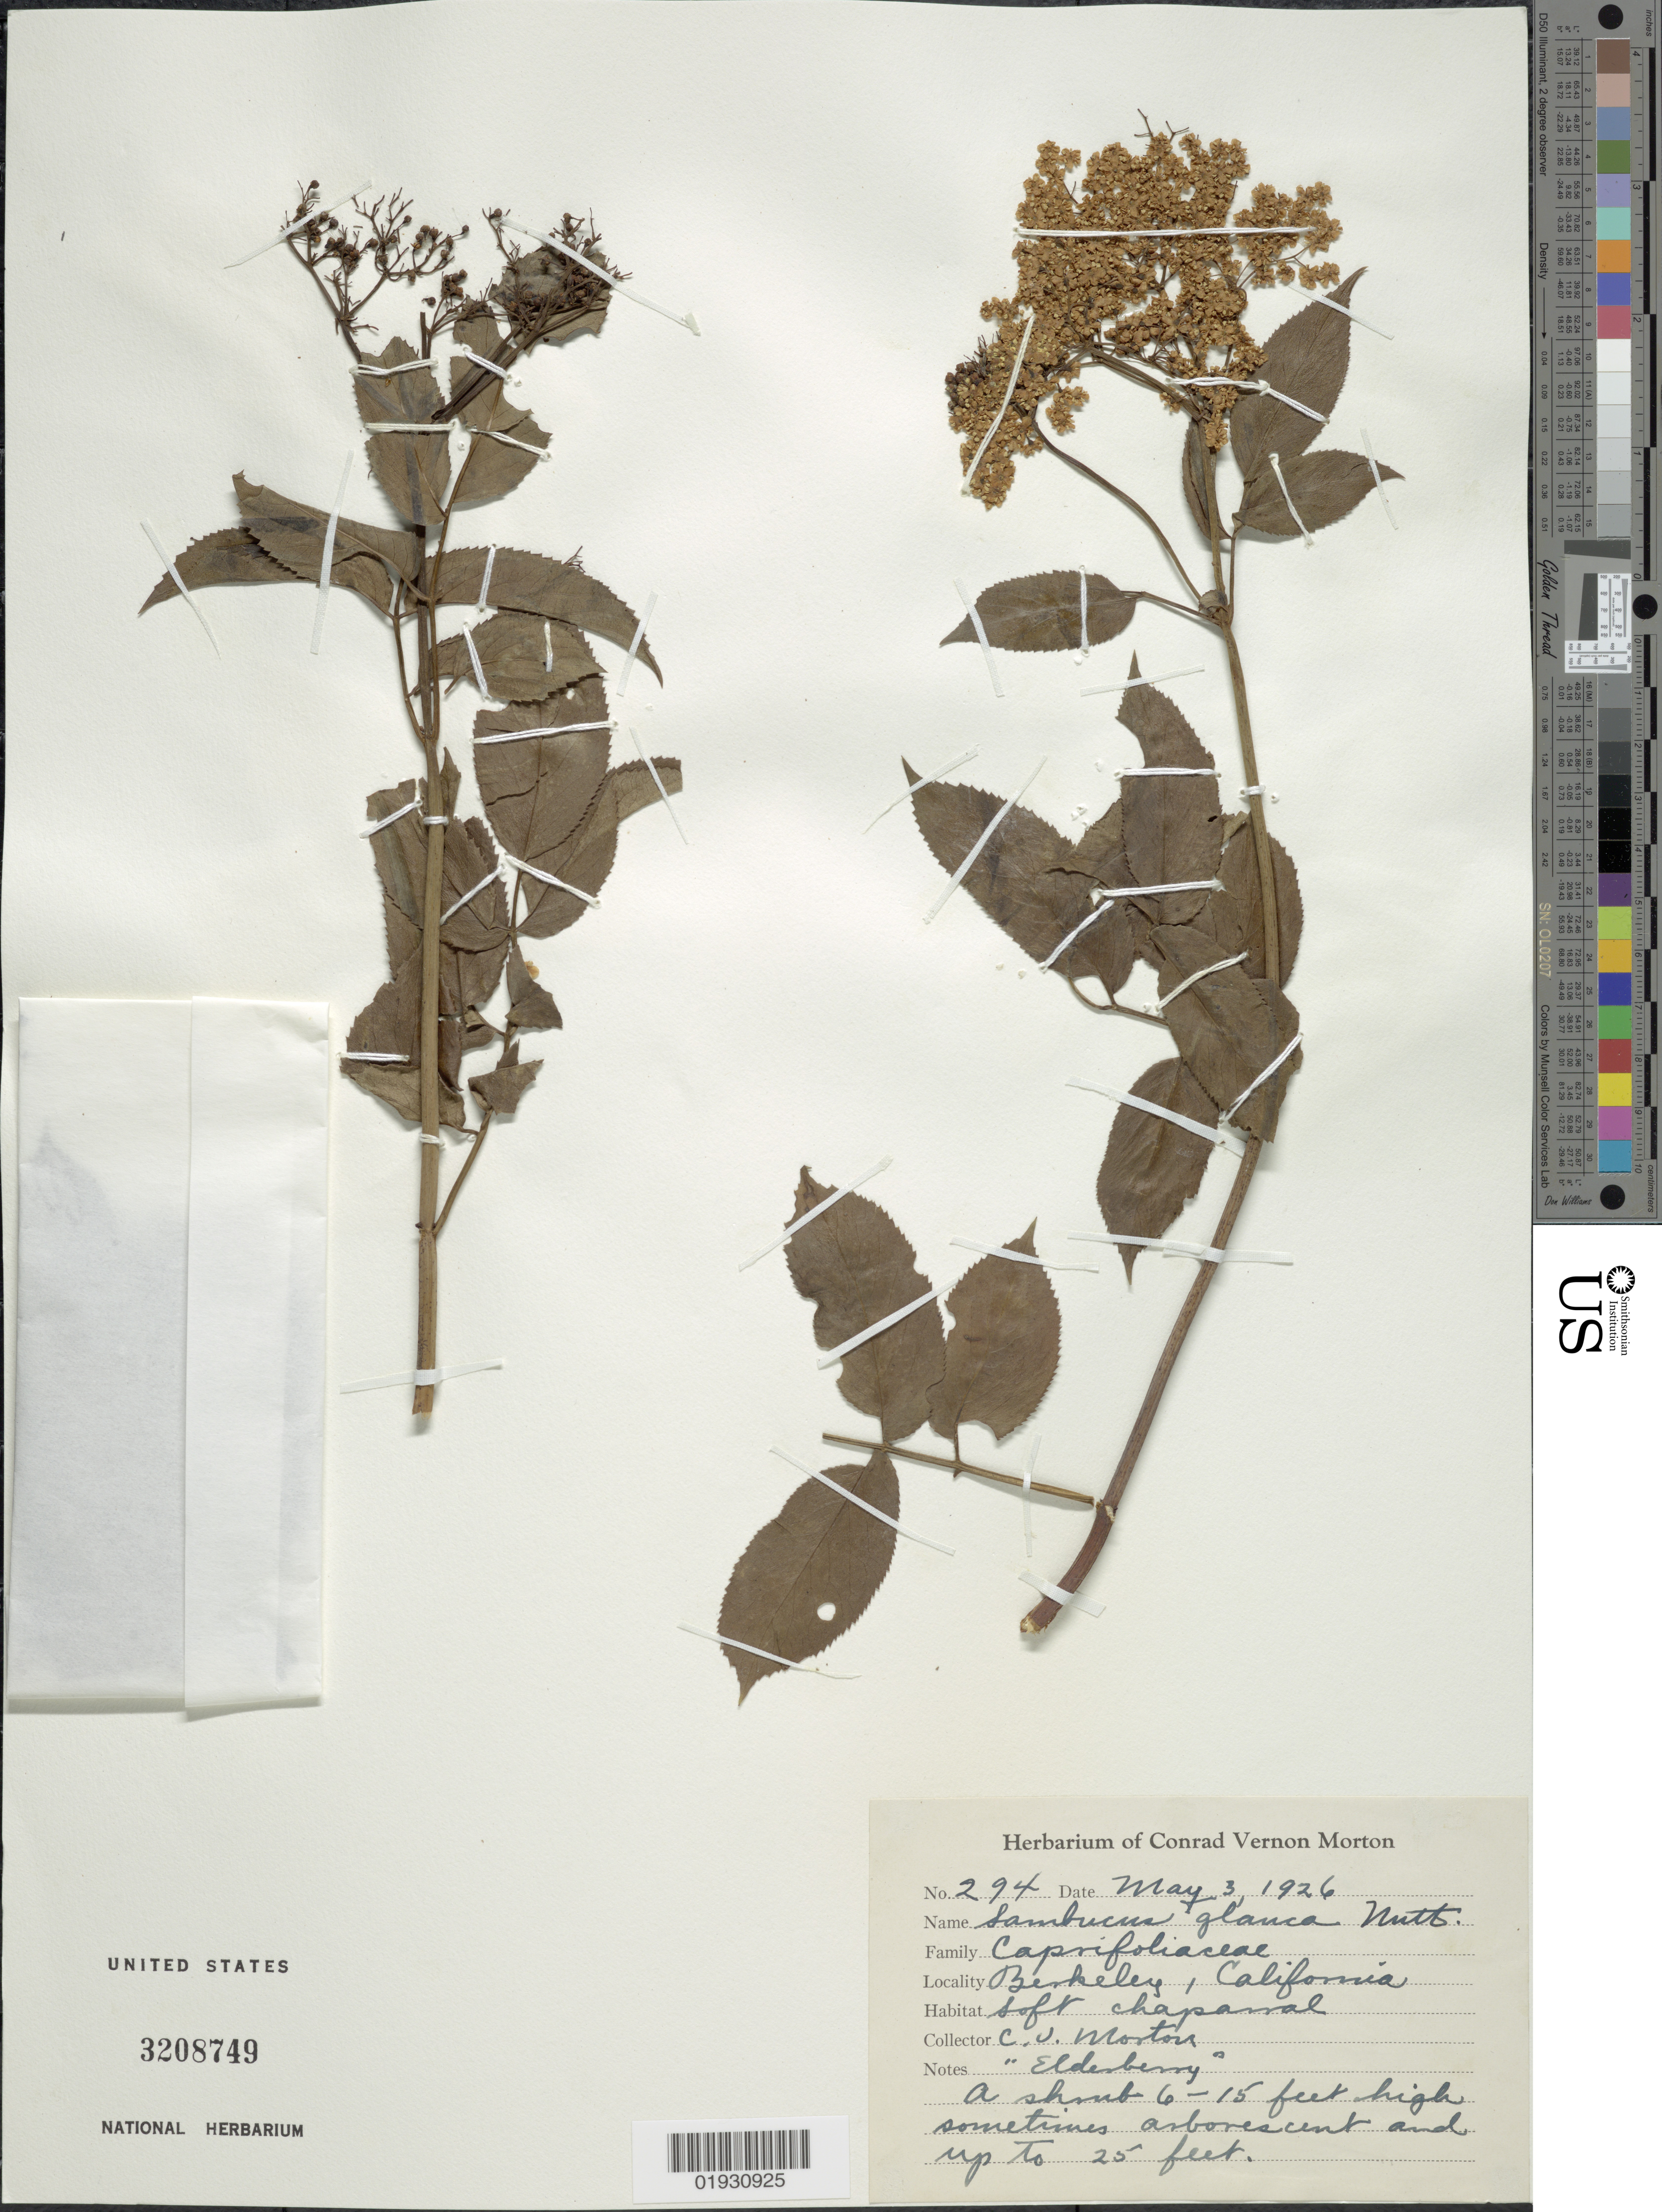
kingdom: Plantae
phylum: Tracheophyta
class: Magnoliopsida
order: Dipsacales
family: Viburnaceae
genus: Sambucus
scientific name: Sambucus glauca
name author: Nutt.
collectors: C. V. Morton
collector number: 294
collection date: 1926-05-03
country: United States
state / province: California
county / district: Alameda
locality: Berkeley.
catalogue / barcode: US 3208749